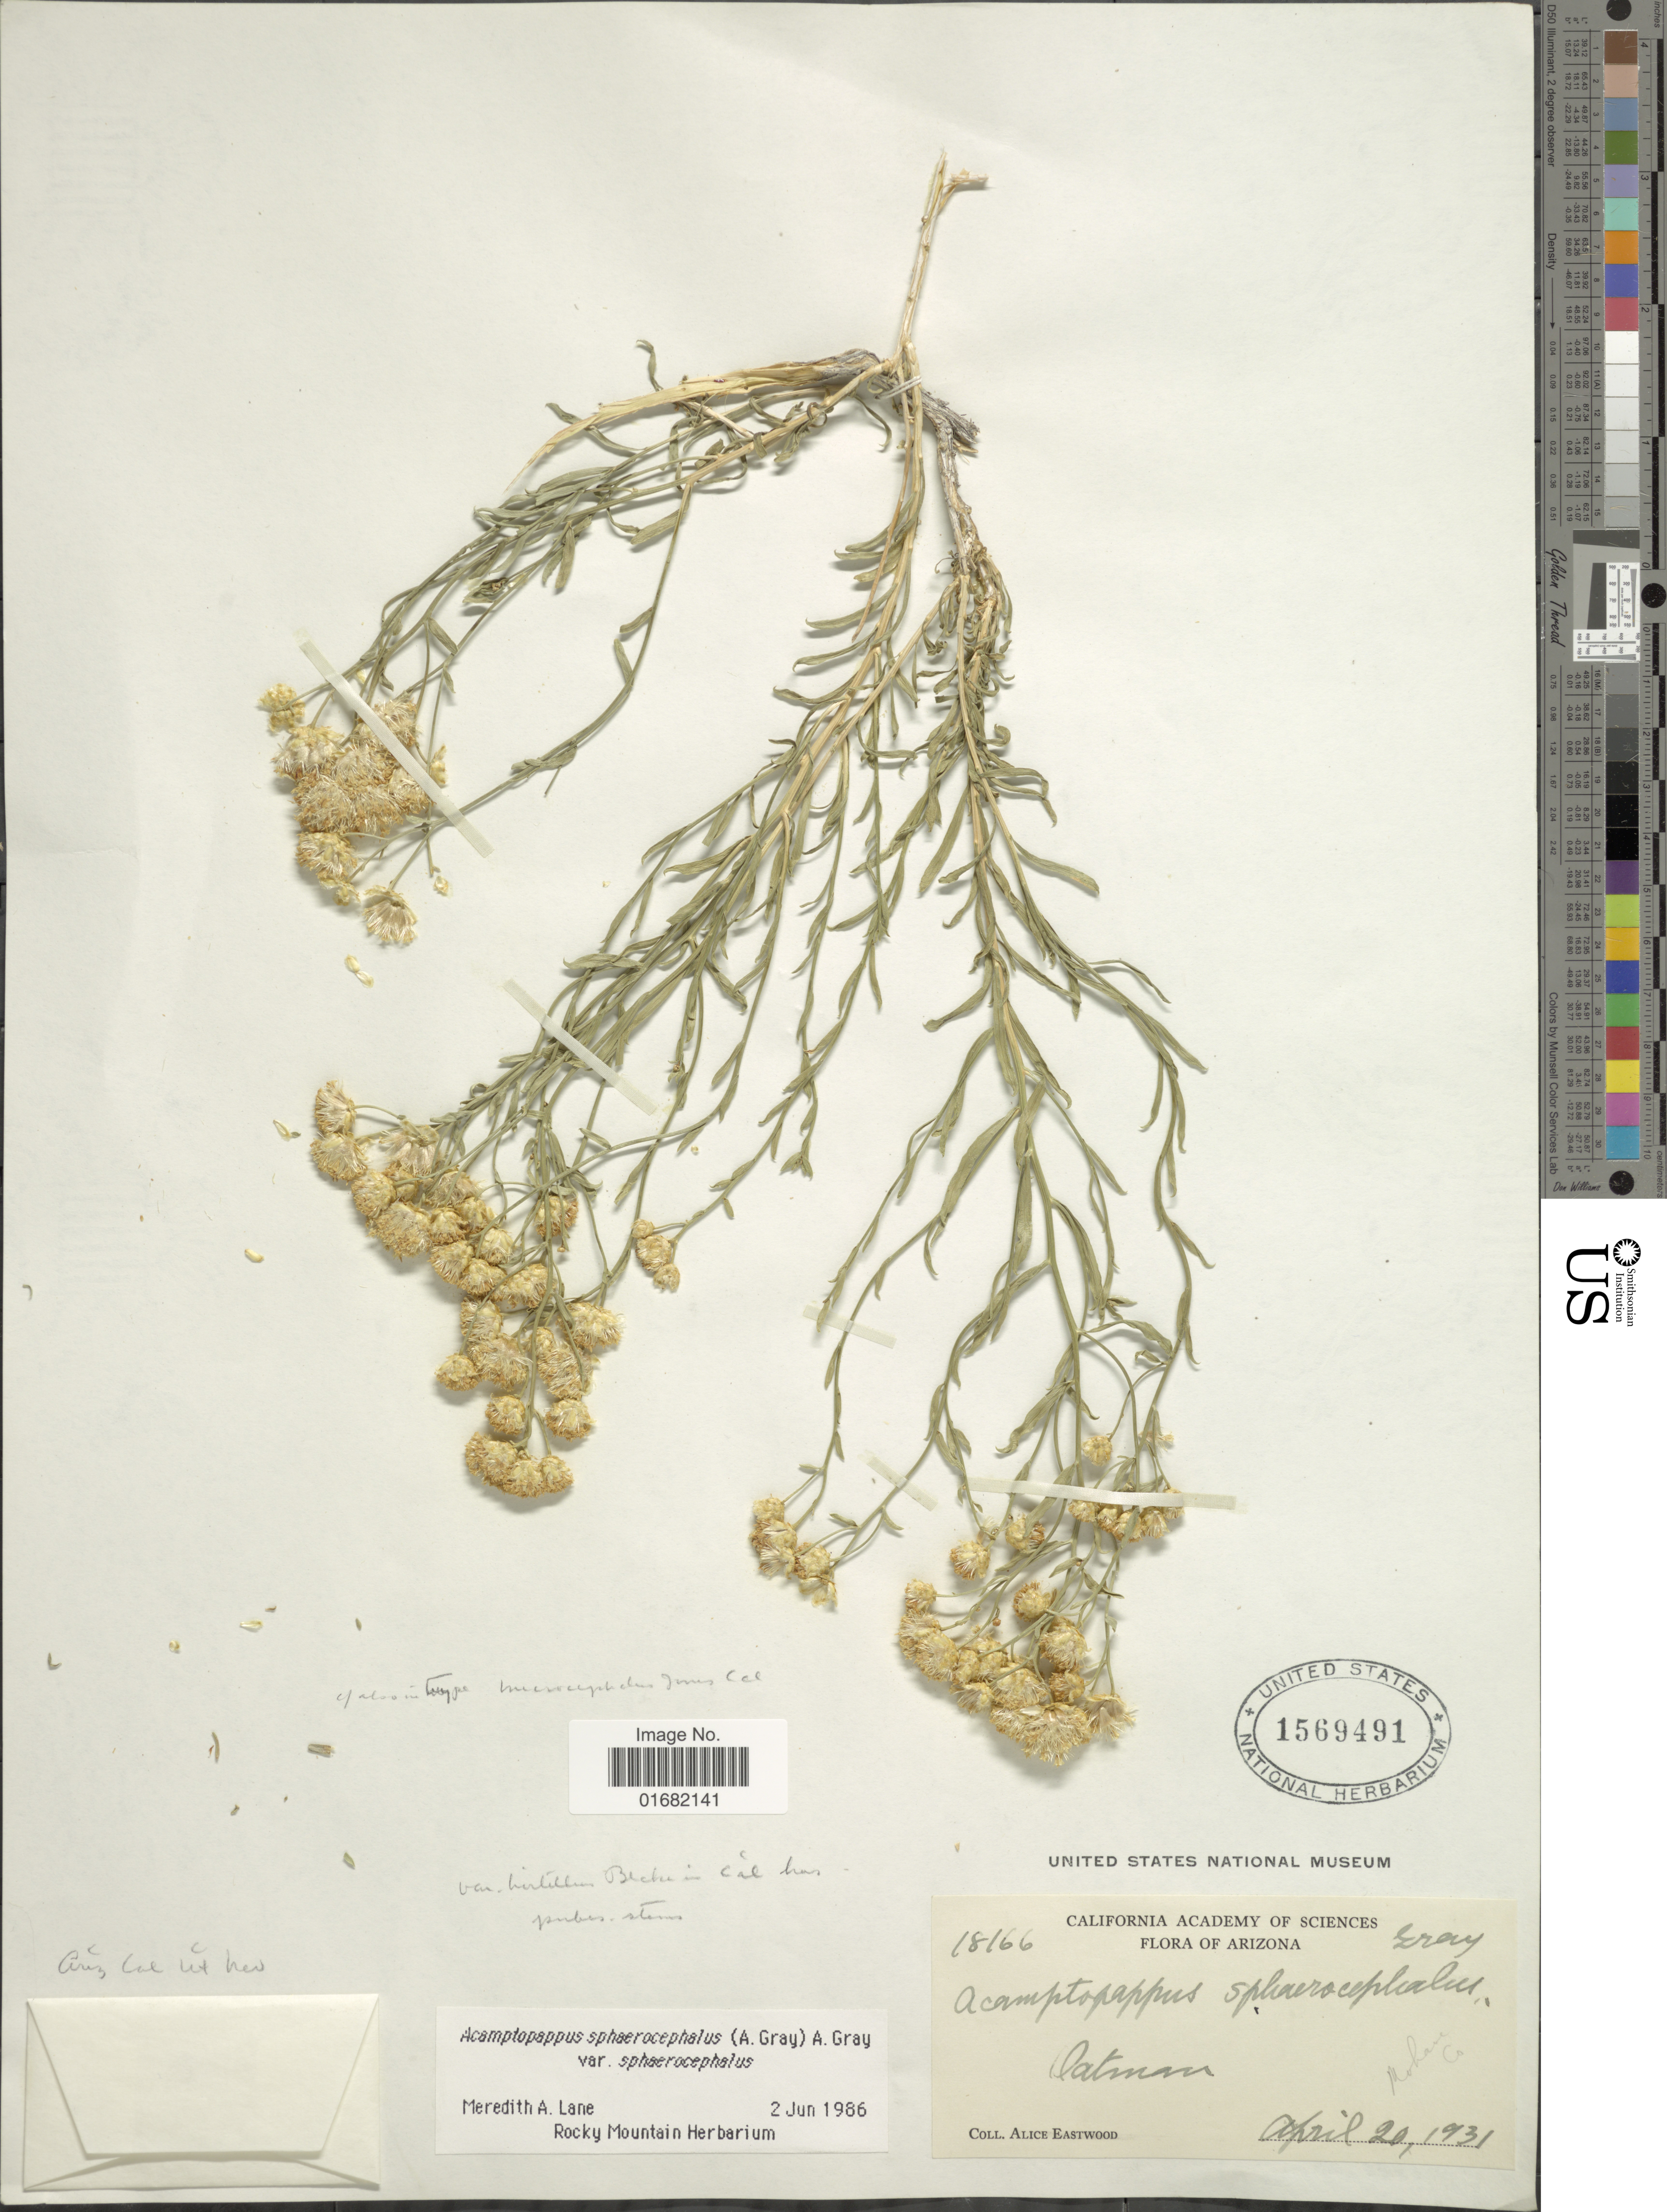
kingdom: Plantae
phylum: Tracheophyta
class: Magnoliopsida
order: Asterales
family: Asteraceae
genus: Acamptopappus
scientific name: Acamptopappus sphaerocephalus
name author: A. Gray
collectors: A. Eastwood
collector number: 18166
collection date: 1931-04-20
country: United States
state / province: Arizona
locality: Oatman. Mohave Co.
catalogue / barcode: US 1569491